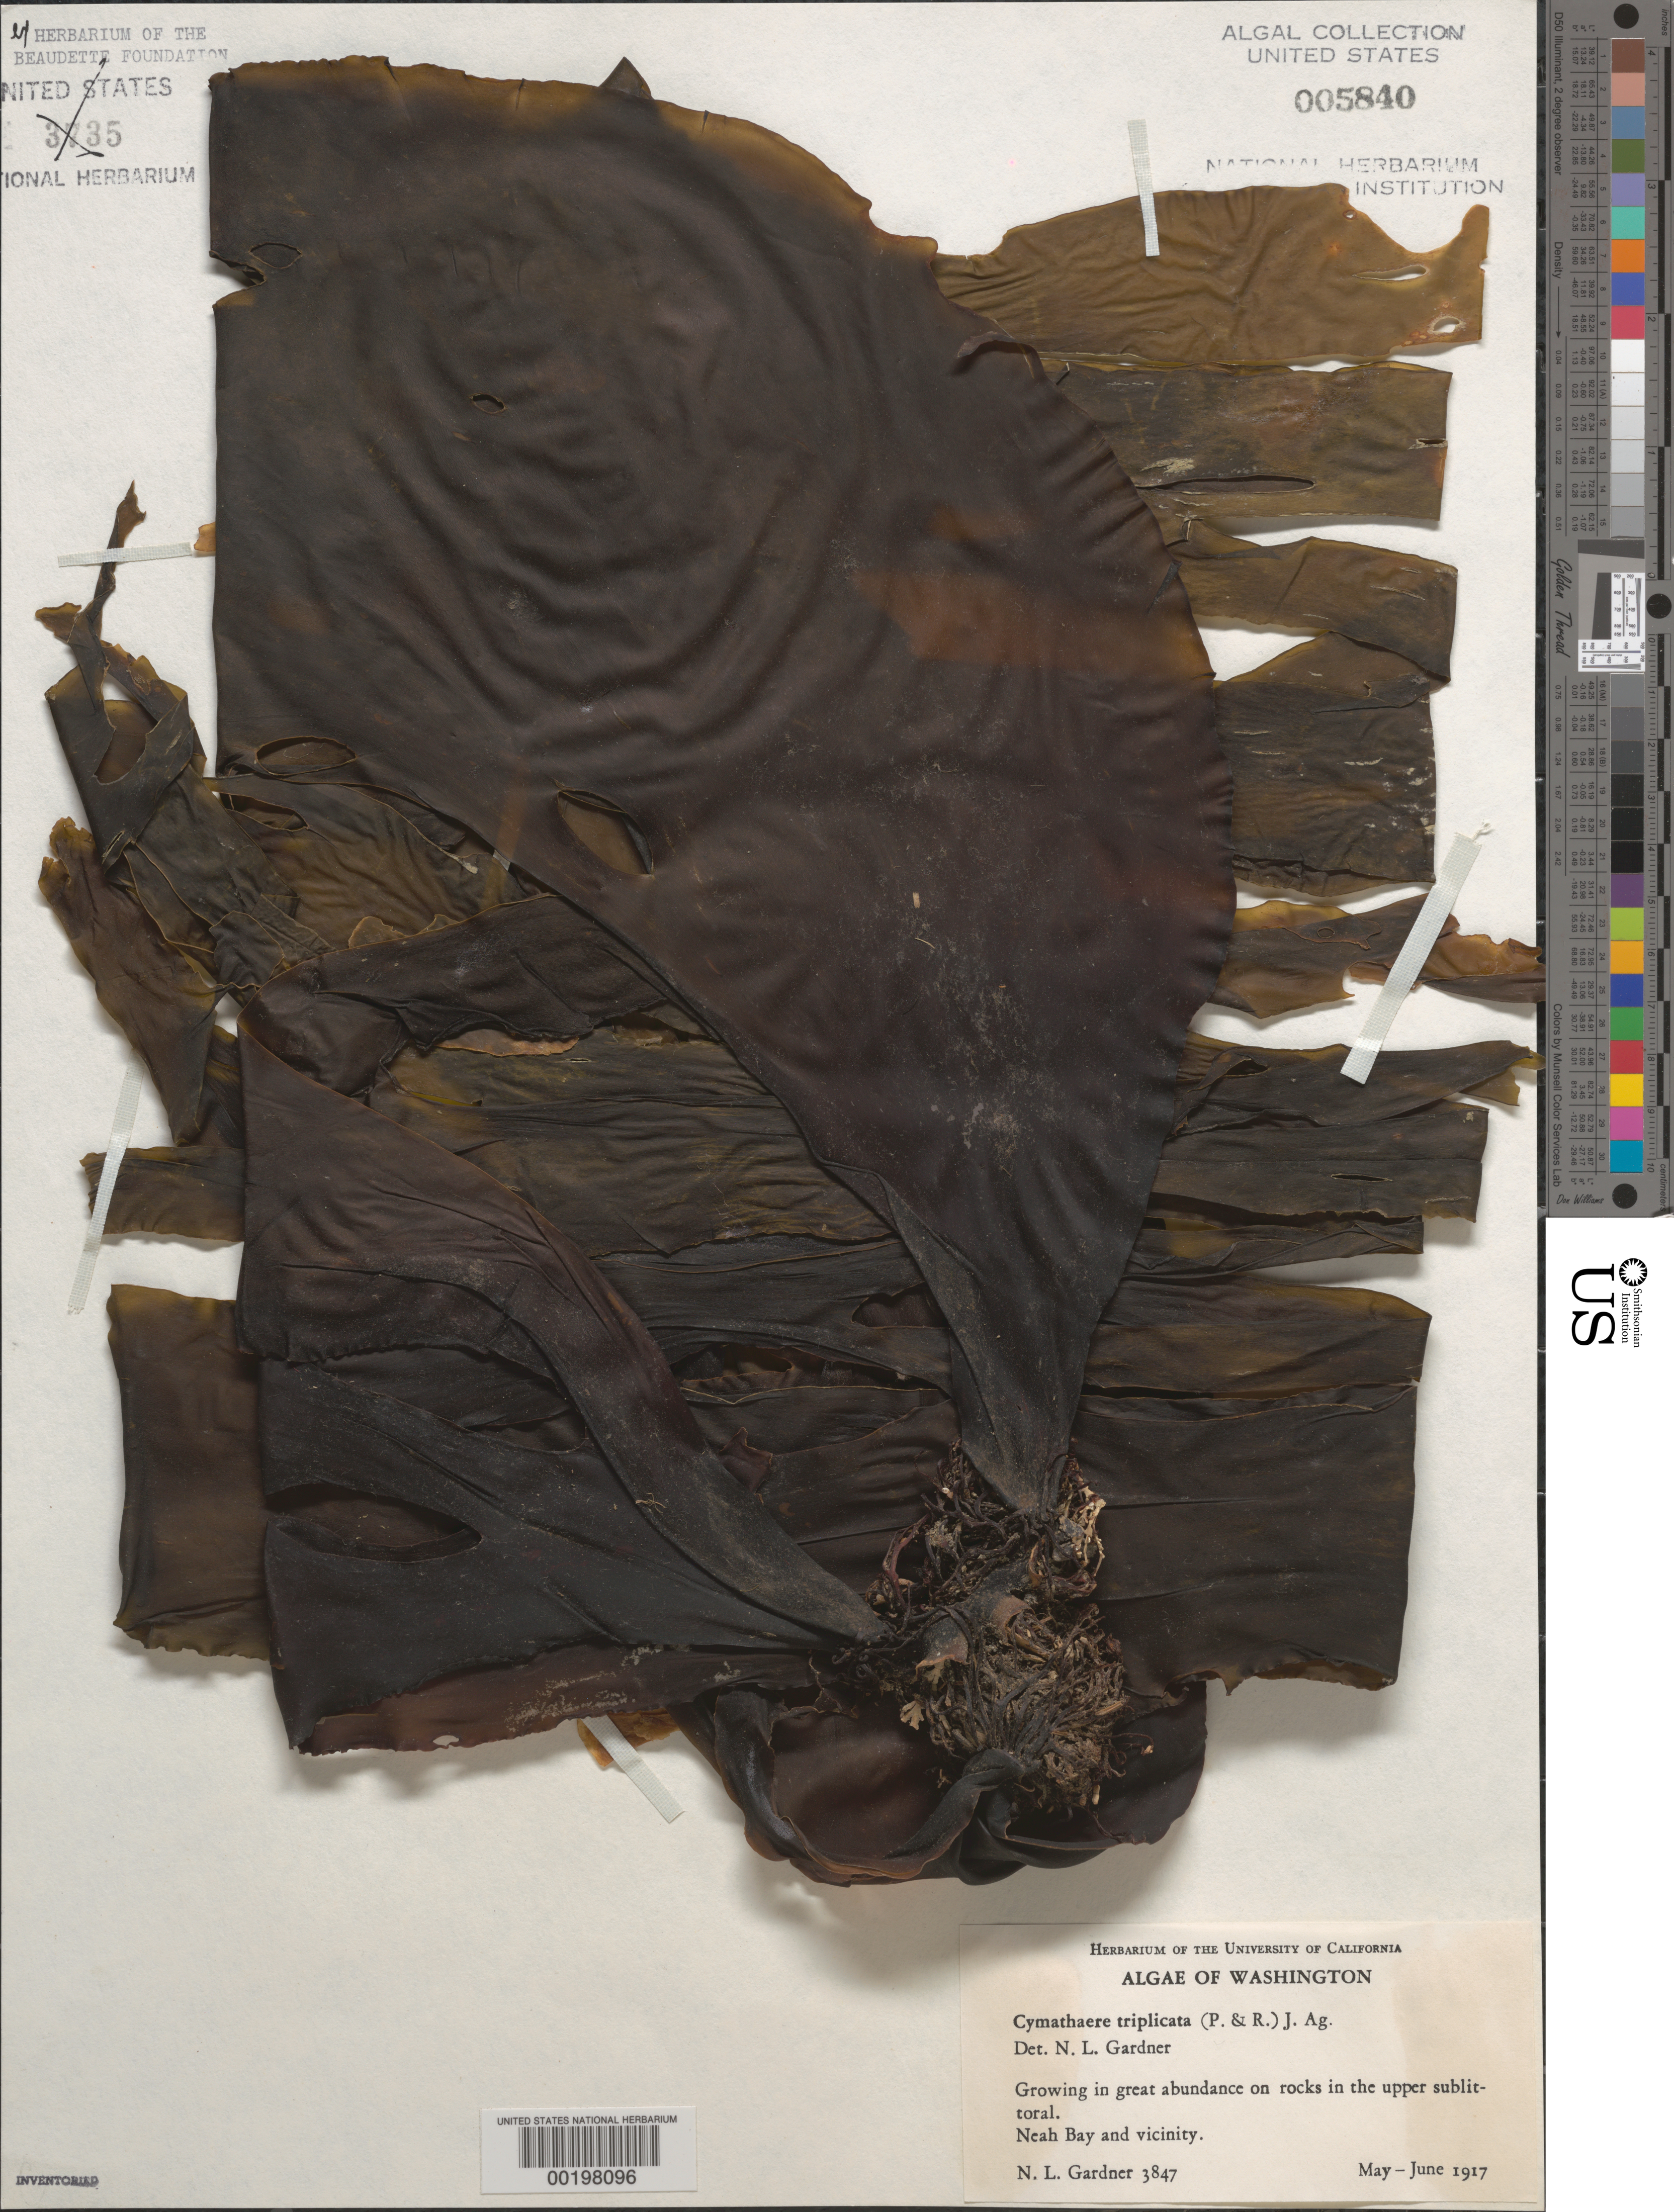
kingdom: Chromista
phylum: Ochrophyta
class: Phaeophyceae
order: Laminariales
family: Laminariaceae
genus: Cymathaere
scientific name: Cymathaere triplicata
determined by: Gardner, Nathaniel L.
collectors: N. Gardner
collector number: NLG 3847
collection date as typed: May 1917 TO -- Jun 1917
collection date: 1917-05/1917-06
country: United States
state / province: Washington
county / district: Clallam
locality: Neah Bay and area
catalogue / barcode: US 5840